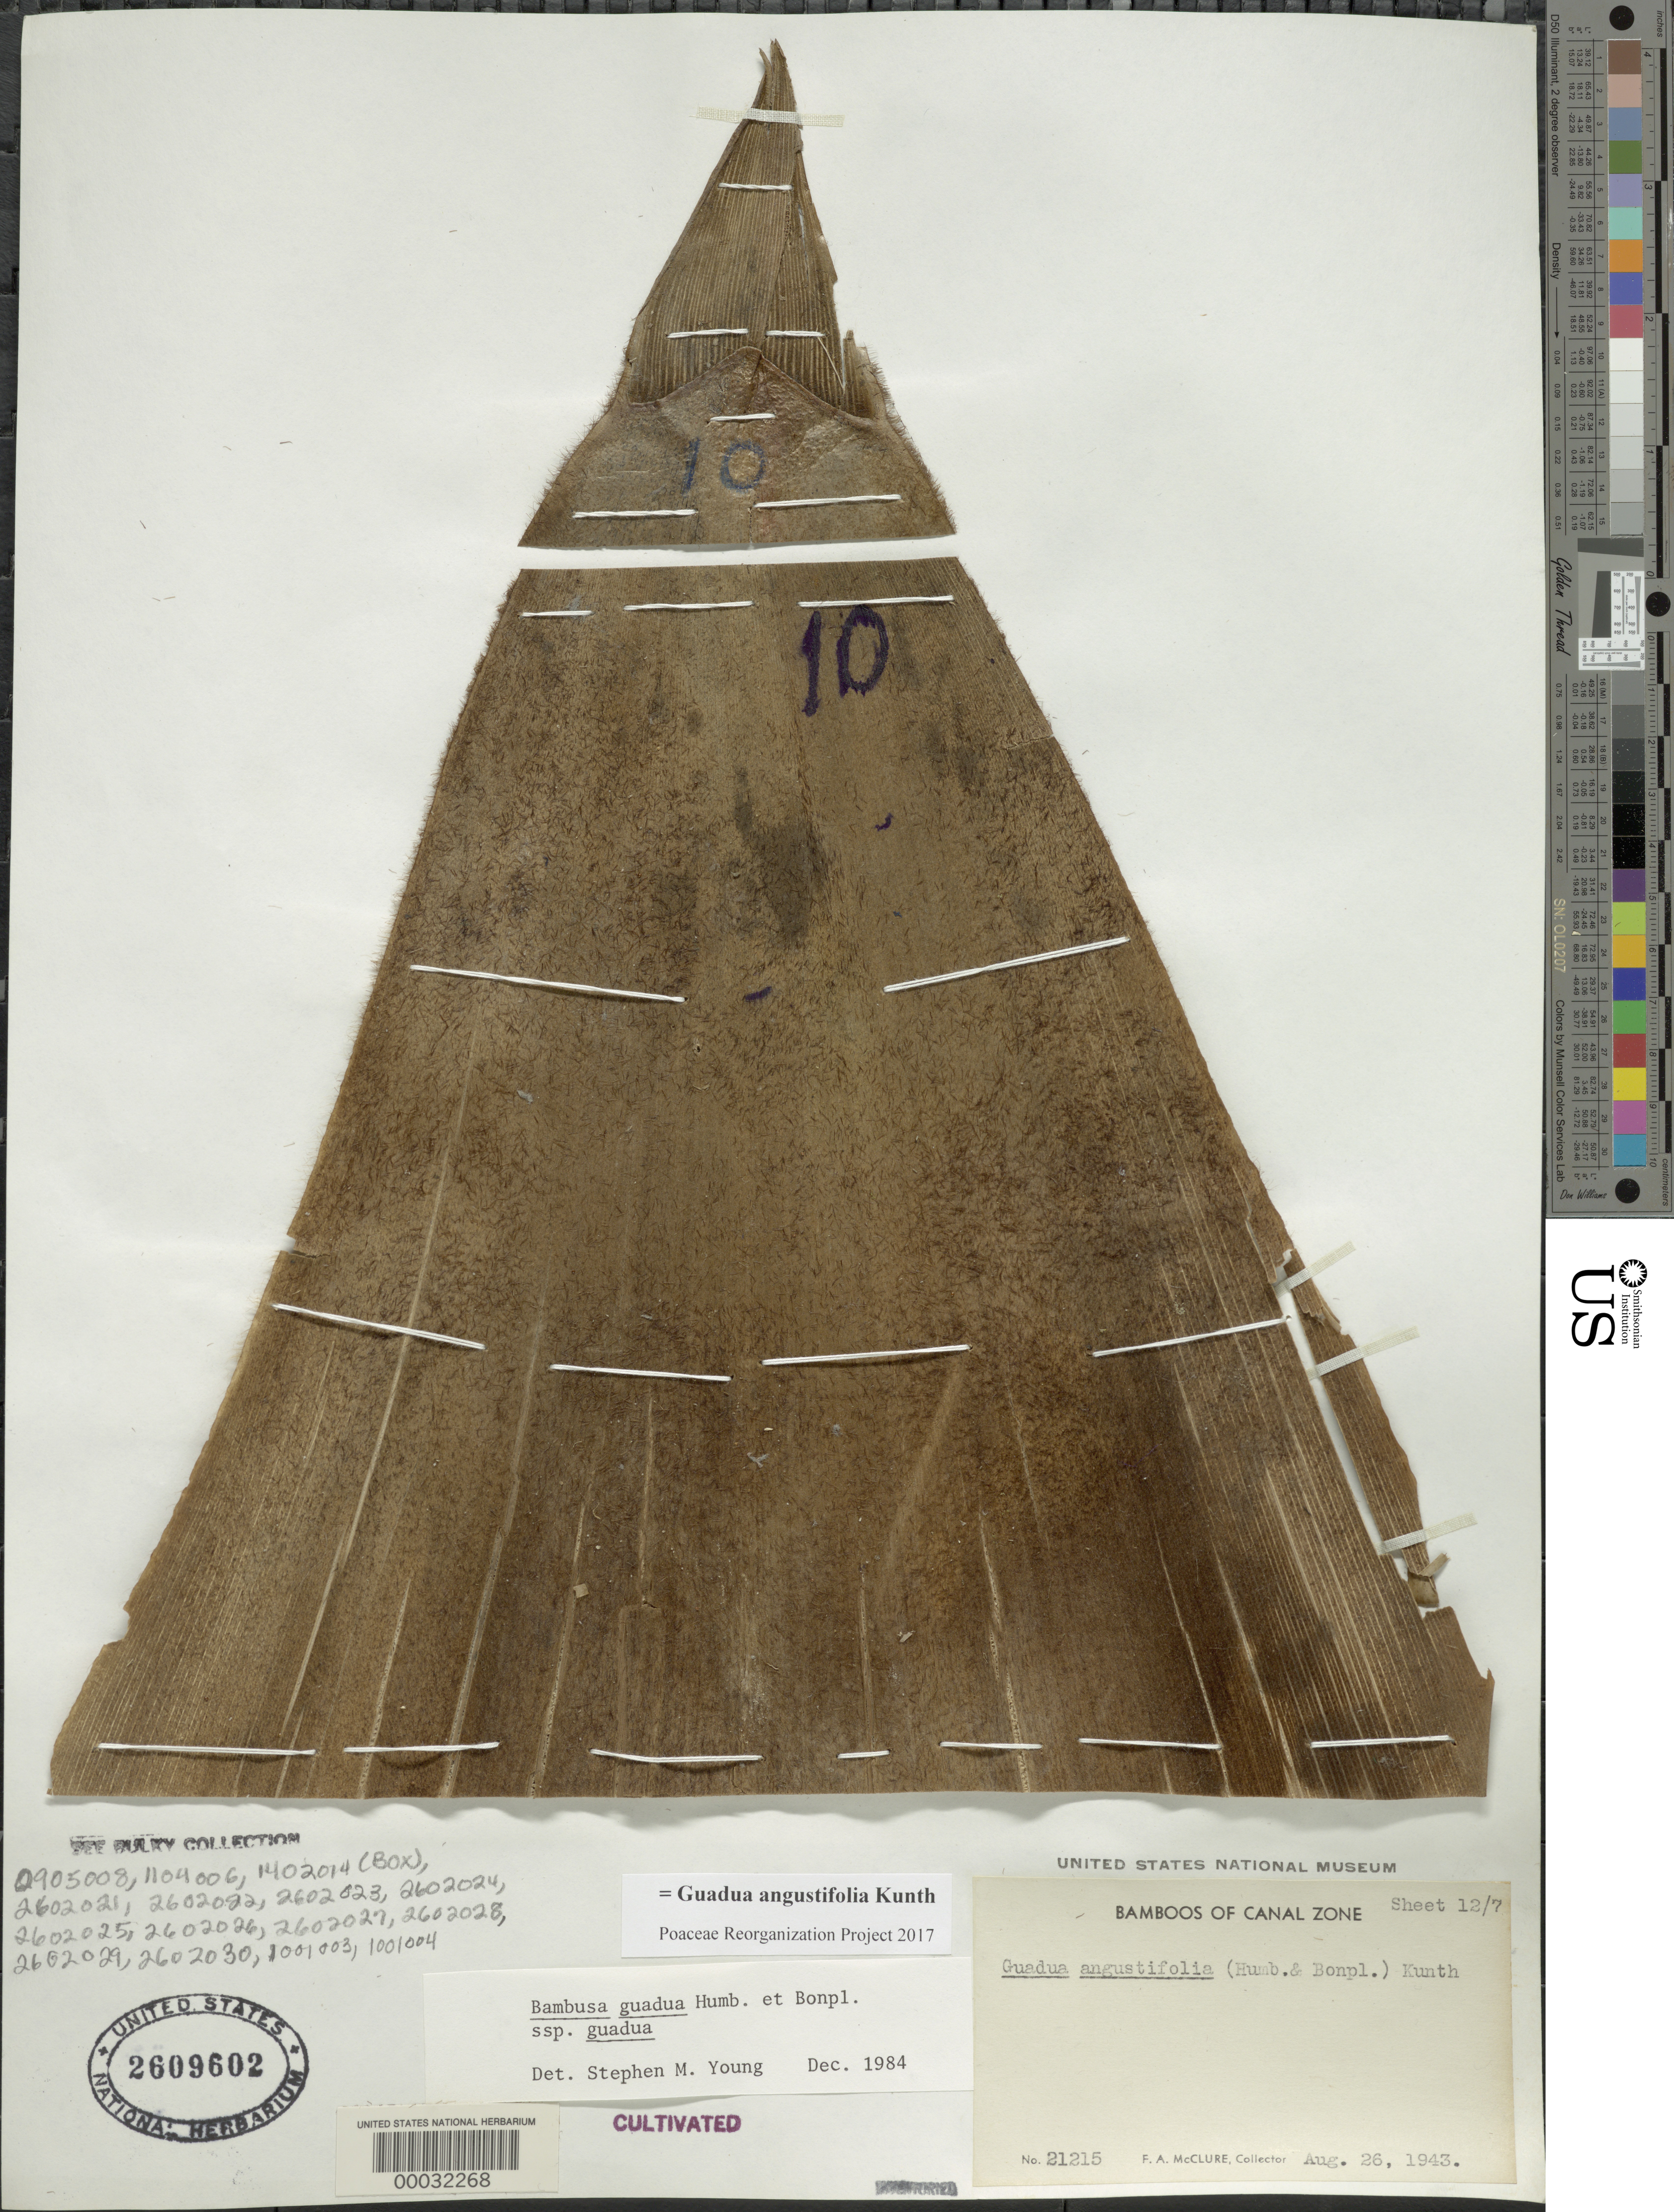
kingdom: Plantae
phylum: Tracheophyta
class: Liliopsida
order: Poales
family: Poaceae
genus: Guadua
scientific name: Guadua angustifolia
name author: Kunth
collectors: F. A. McClure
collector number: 21215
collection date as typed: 26 Aug 1943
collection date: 1943-08-26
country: Panama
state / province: Panamá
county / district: Canal Zone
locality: Experimental Gardens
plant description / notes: Introduced from Ecuador by Holgar Johansen 1924, ski pole experiment (see set of five sheets and bulky objects as well).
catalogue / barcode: US 2609602